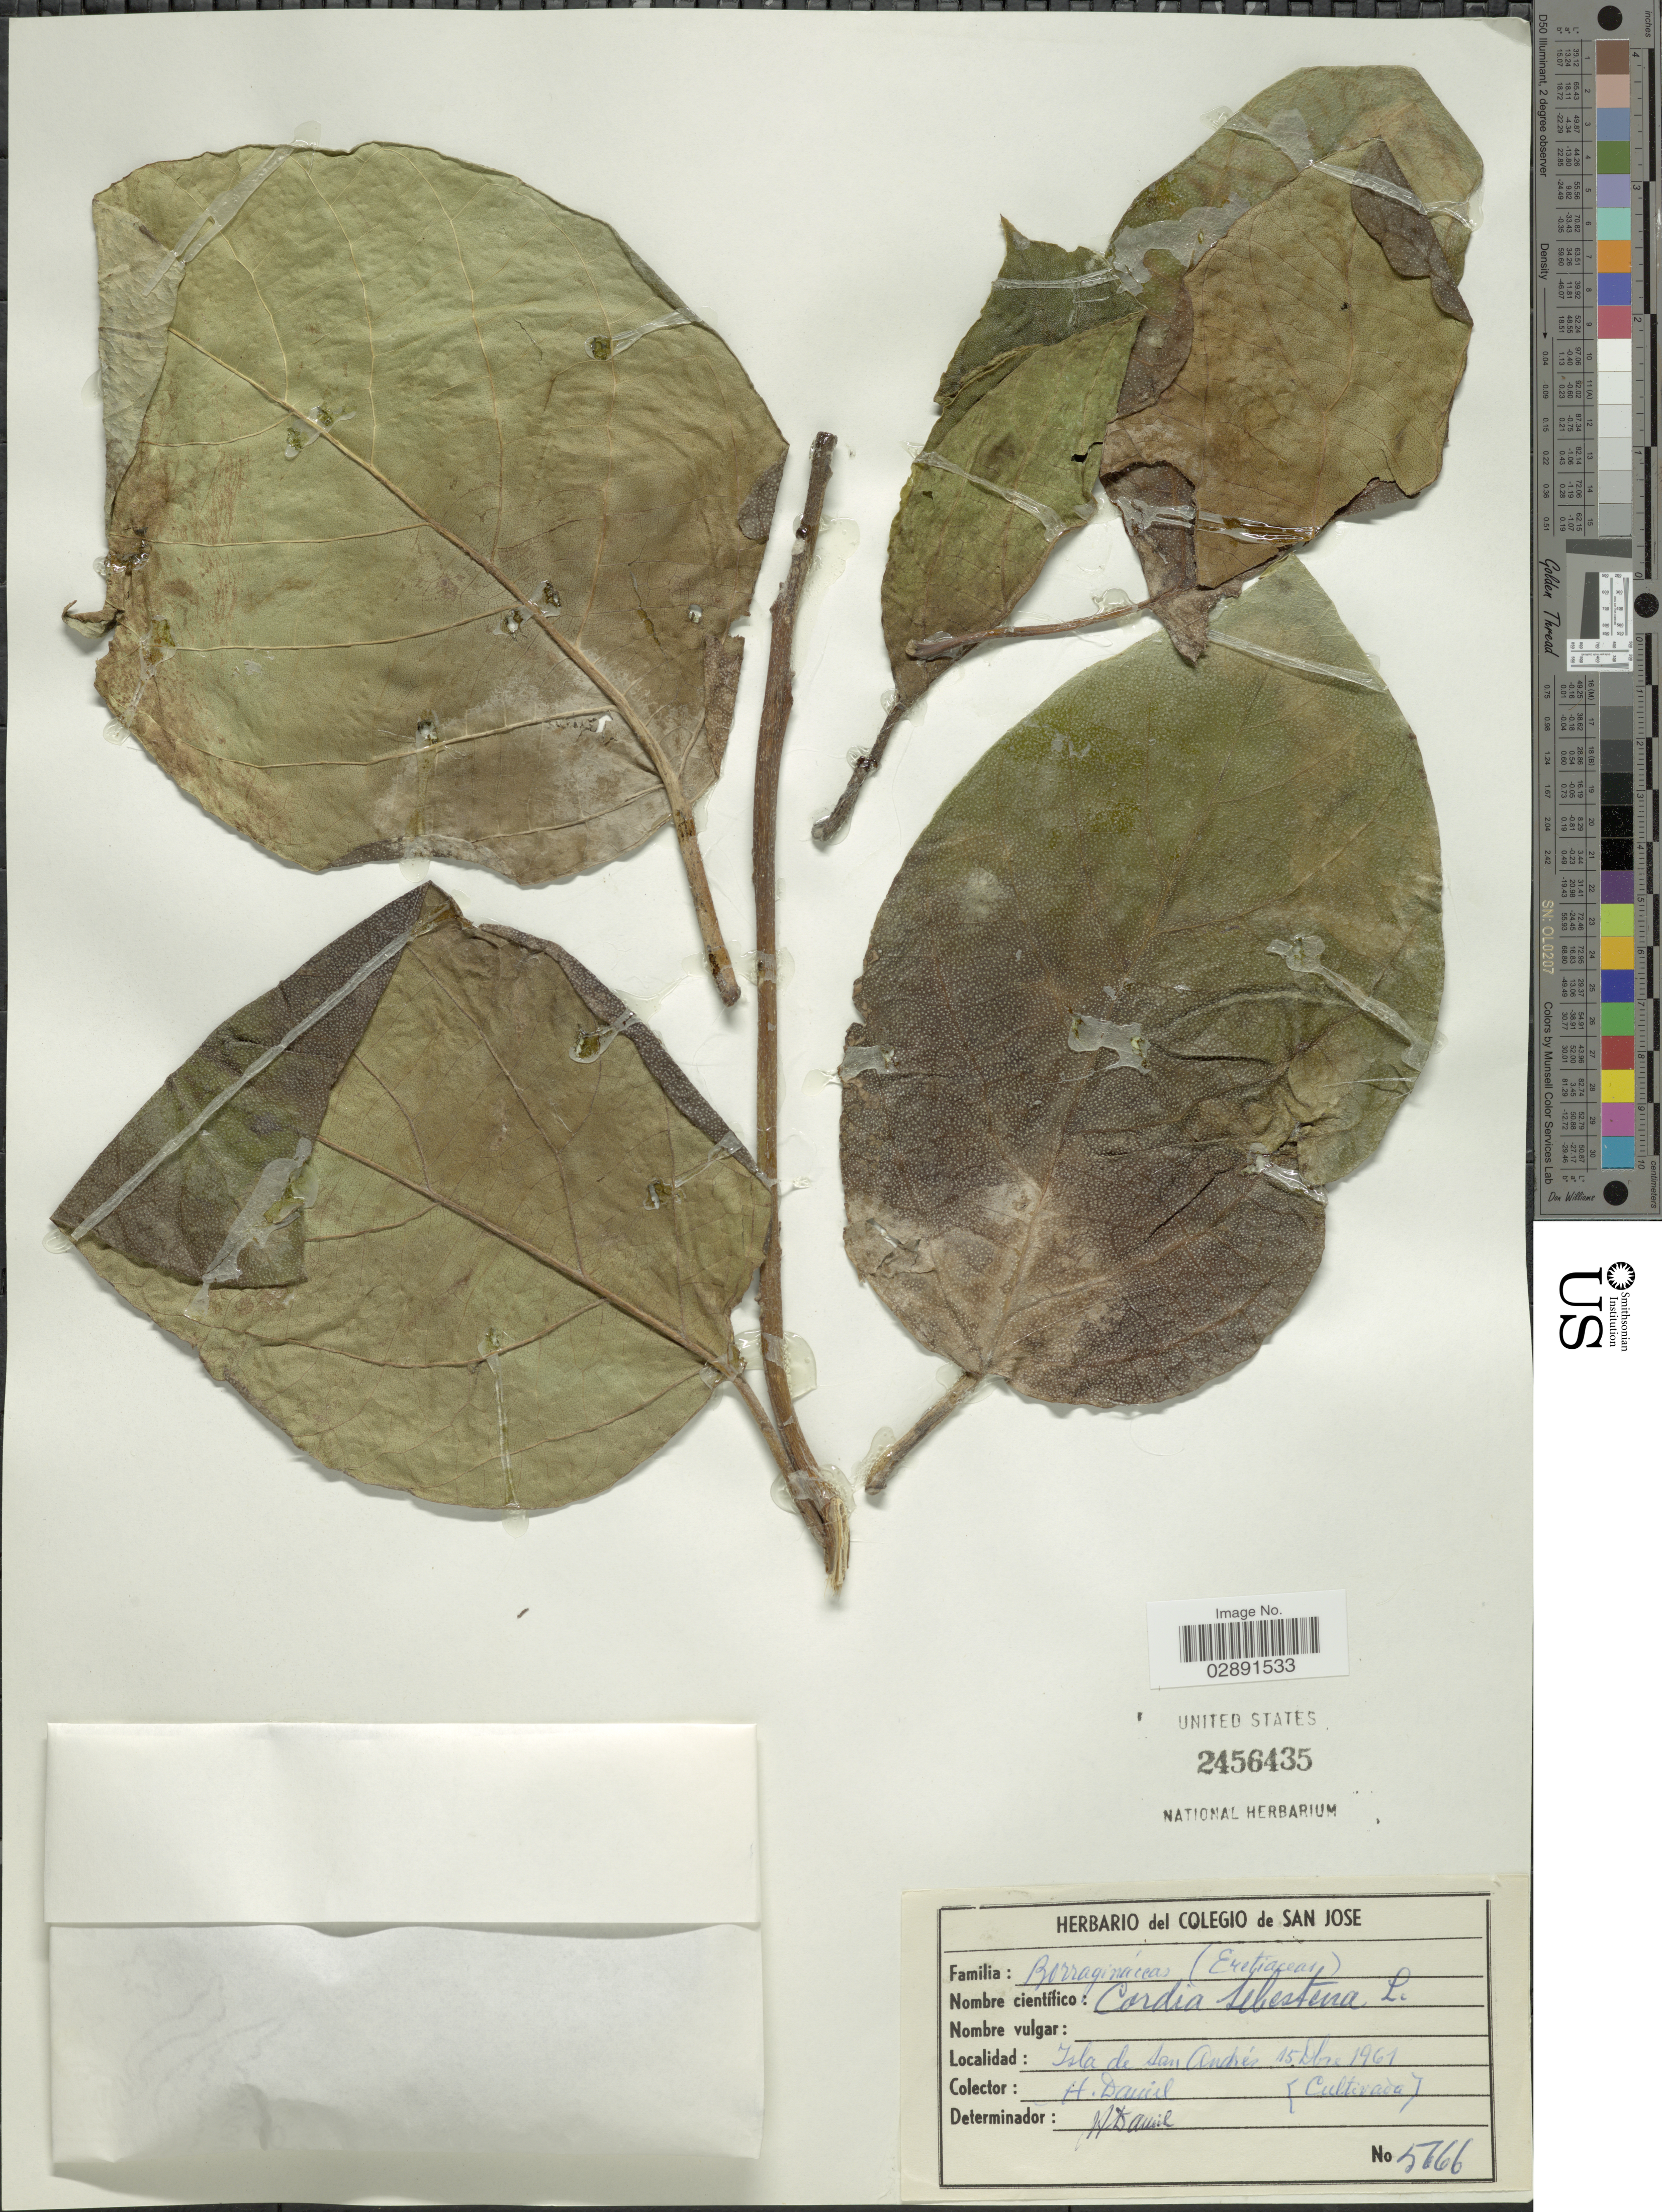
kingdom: Plantae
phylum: Tracheophyta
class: Magnoliopsida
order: Boraginales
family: Cordiaceae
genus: Cordia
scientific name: Cordia sebestena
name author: L.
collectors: M. T. Dawe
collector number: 5666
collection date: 1961-12-15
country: Colombia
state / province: San Andres y Providencia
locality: Isla de San Andrés.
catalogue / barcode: US 2456435